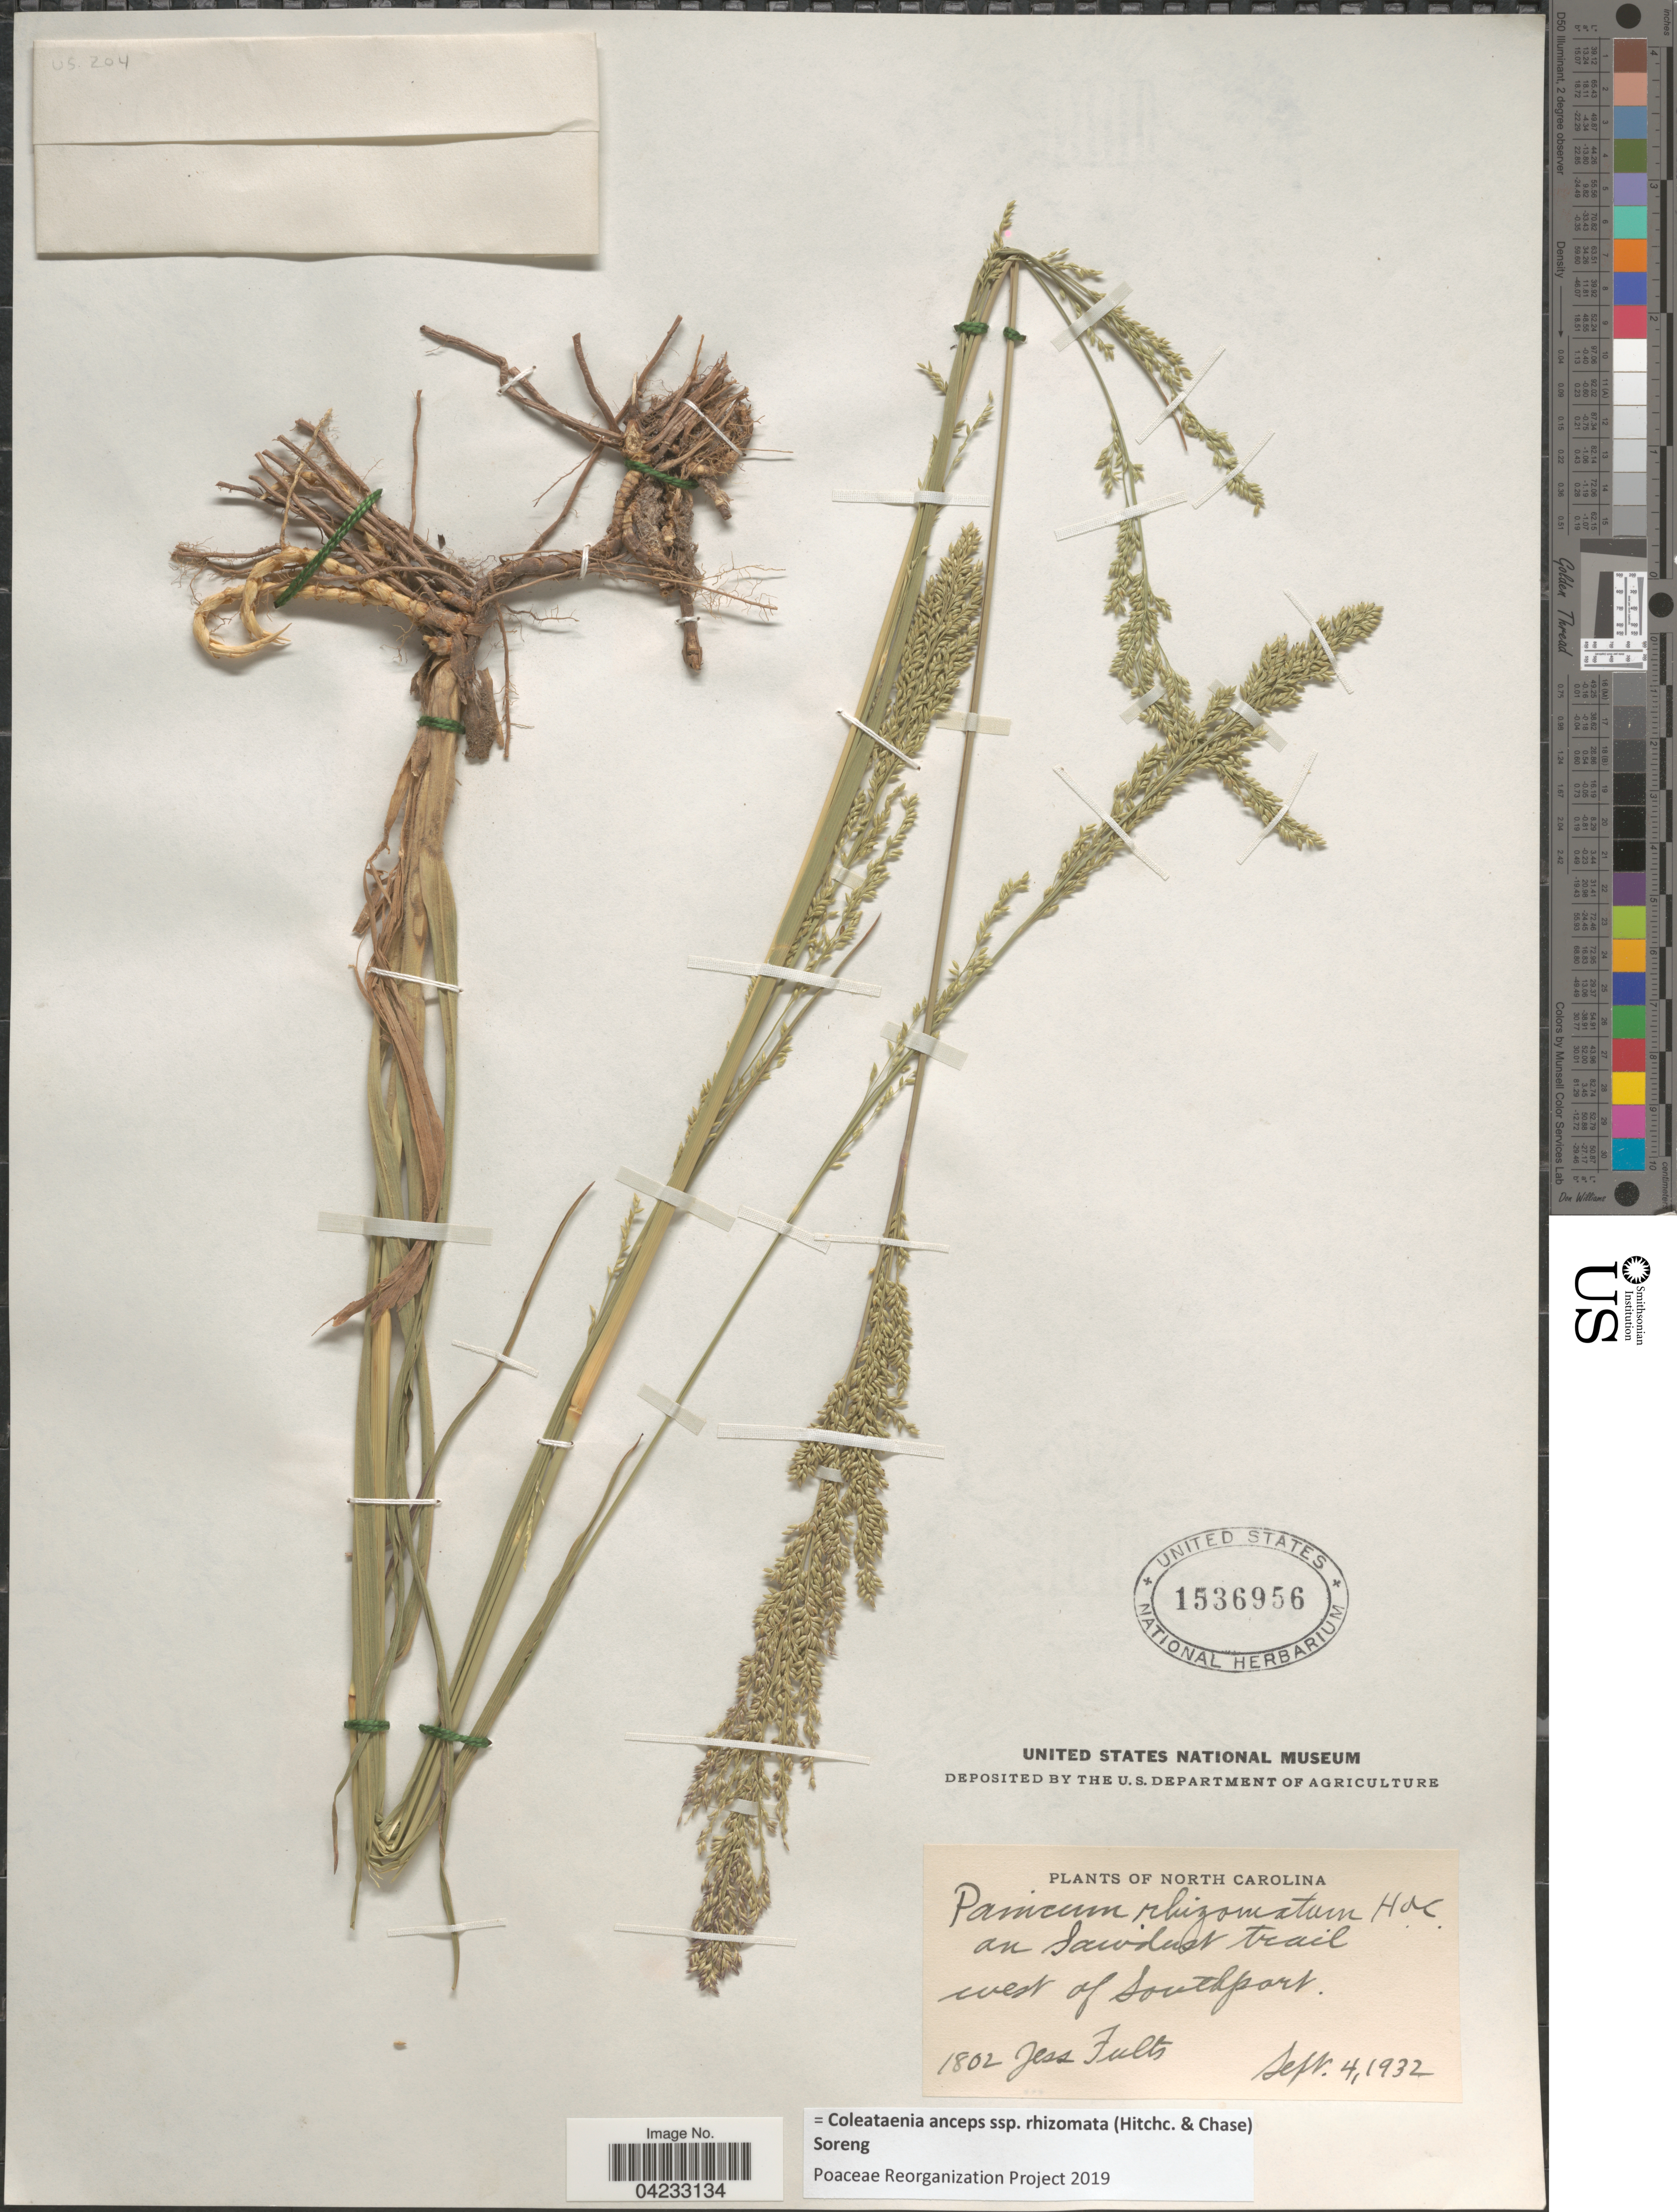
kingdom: Plantae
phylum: Tracheophyta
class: Liliopsida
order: Poales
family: Poaceae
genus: Coleataenia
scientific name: Coleataenia anceps subsp. rhizomata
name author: (Hitchc. & Chase) Soreng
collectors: J. Fults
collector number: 1802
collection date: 1932-09-04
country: United States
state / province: North Carolina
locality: On Sawdust trail west of Southport.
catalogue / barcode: US 1536956